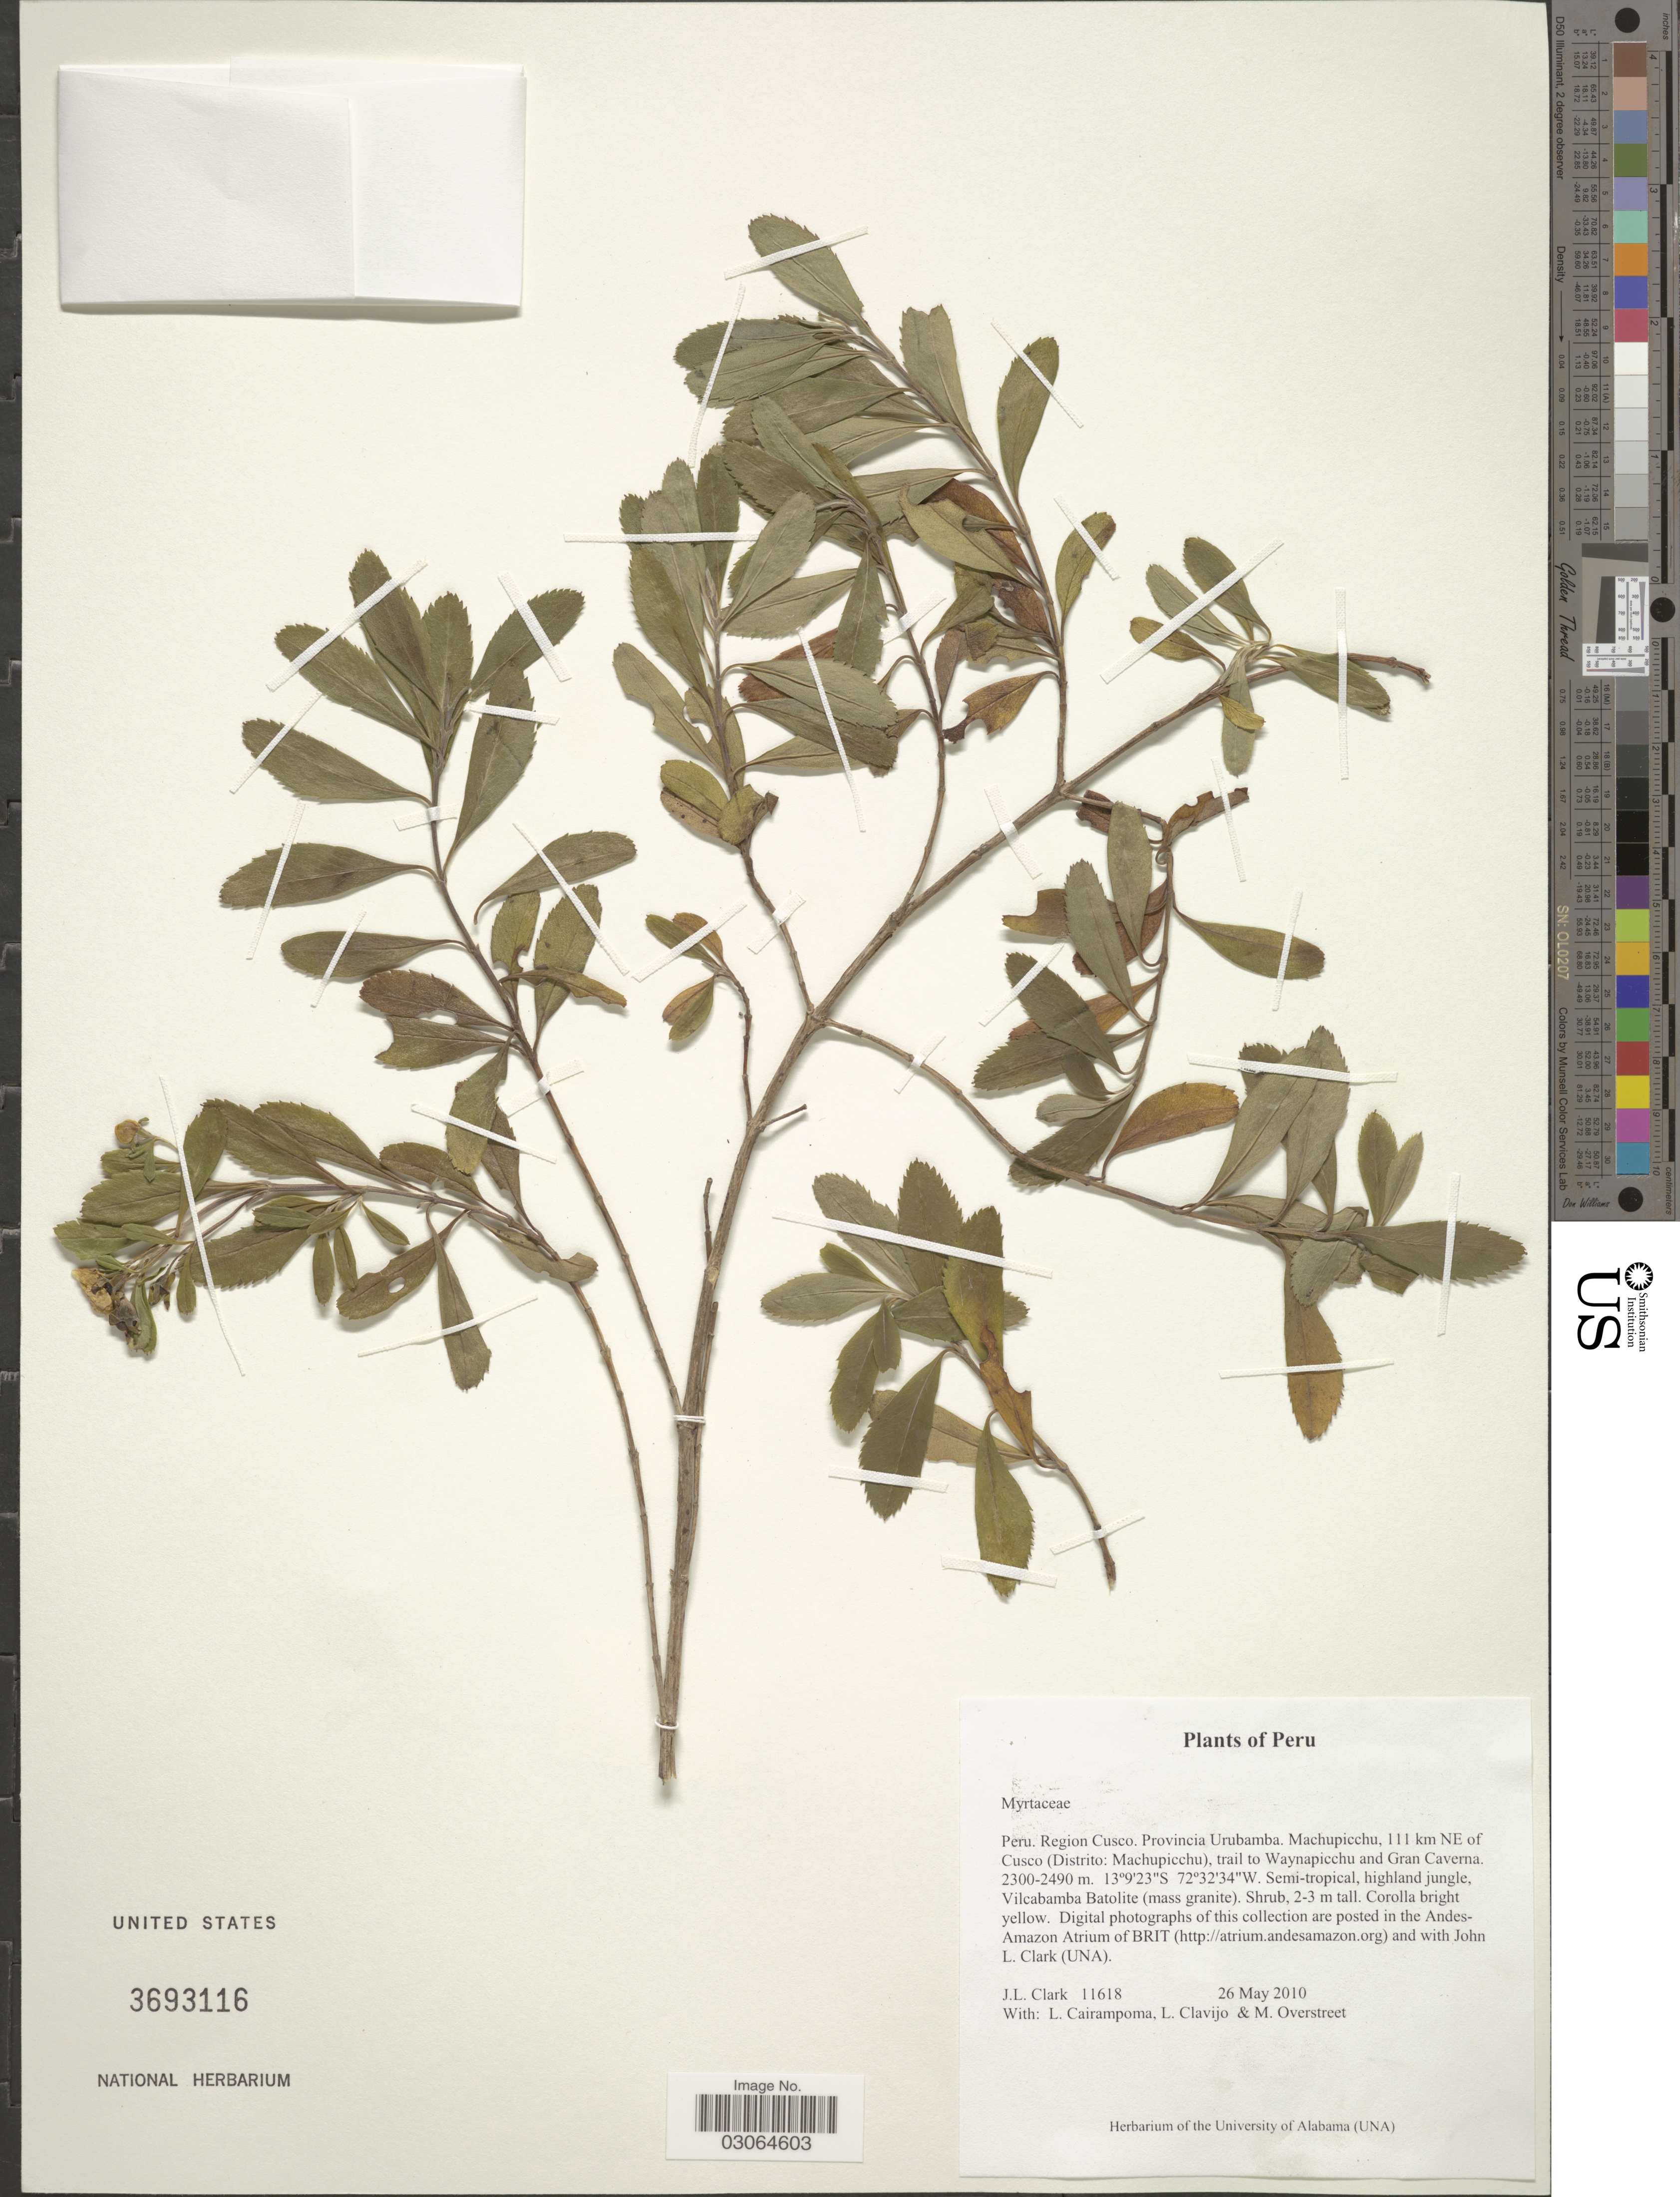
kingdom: Plantae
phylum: Tracheophyta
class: Magnoliopsida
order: Myrtales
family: Myrtaceae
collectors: J. L. Clark, L. Cairampompa, L. Clavijo & M. Overstreet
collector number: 11618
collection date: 2010-05-26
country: Peru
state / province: Cusco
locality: Region Cusco. Provincia Urubamba. Machupicchu, 111 km NE of Cusco (Distrito: Machipicchu), trail to Waynapicchu and Gran Caverna.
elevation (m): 2300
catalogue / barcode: US 3693116